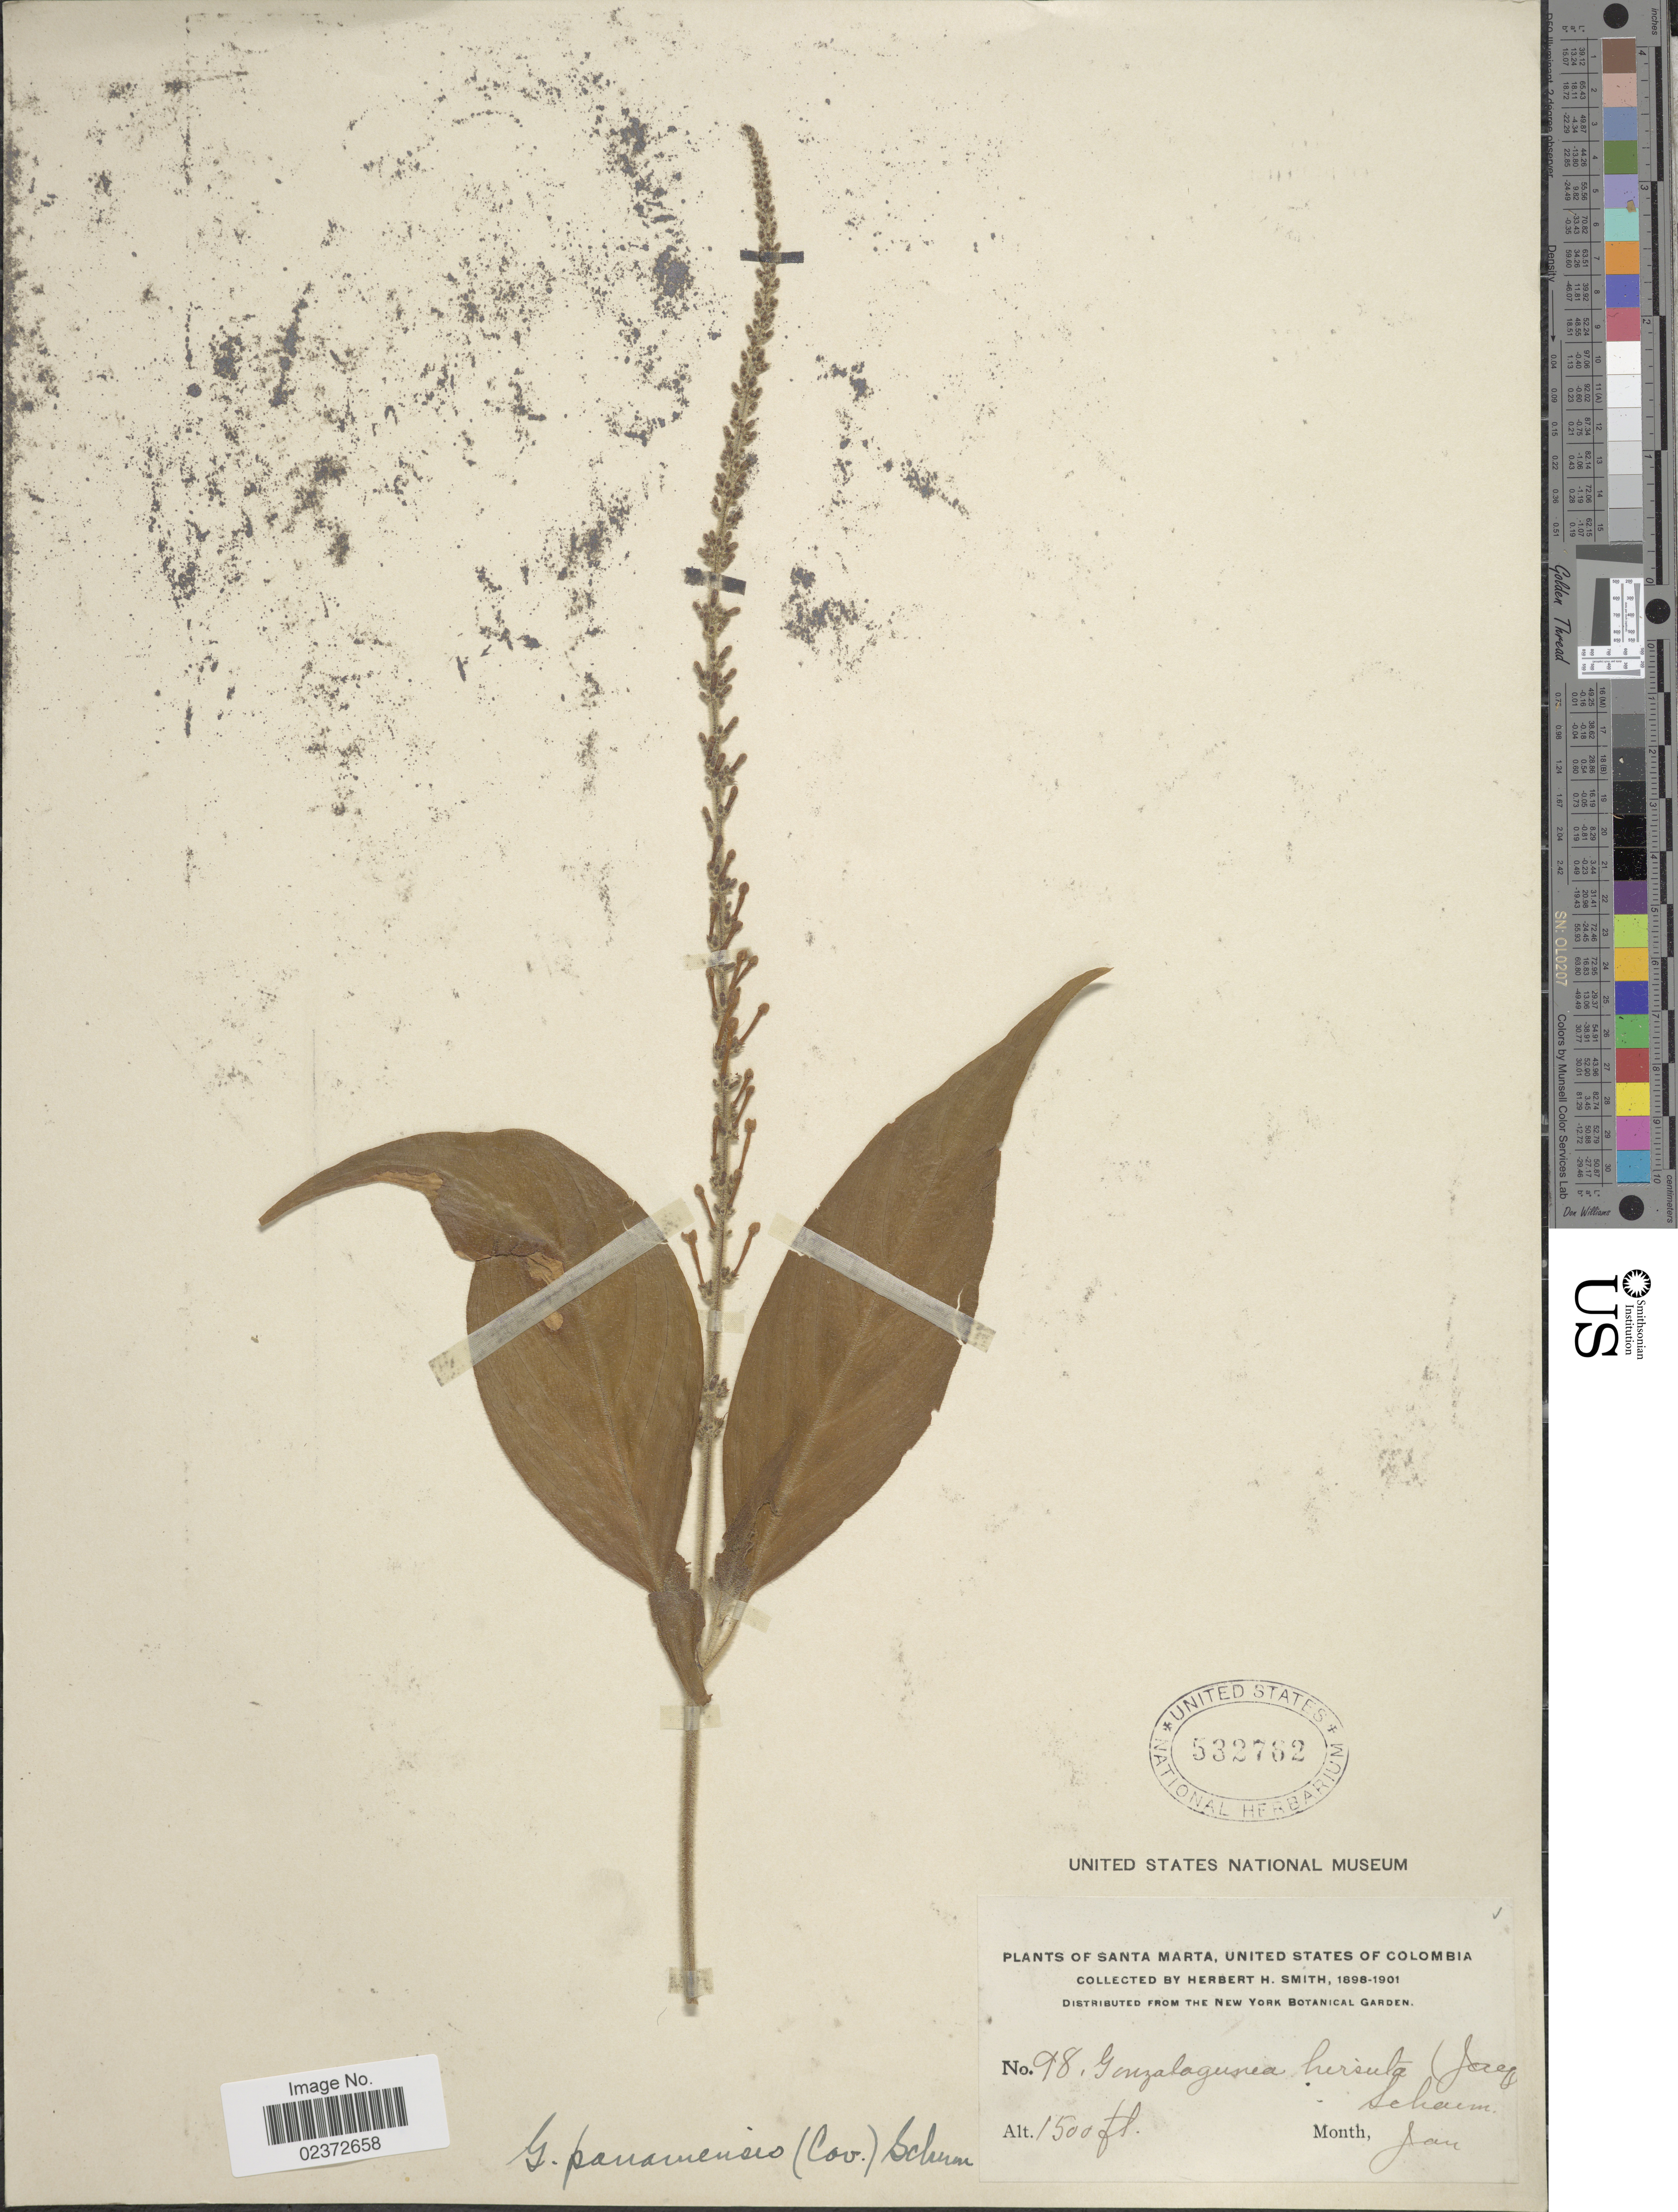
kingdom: Plantae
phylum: Tracheophyta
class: Magnoliopsida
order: Gentianales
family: Rubiaceae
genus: Gonzalagunia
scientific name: Gonzalagunia panamensis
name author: (Cav.) K. Schum.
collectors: Herbert H. Smith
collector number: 98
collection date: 1898-01/1901-01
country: Colombia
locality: Santa Marta, United States of Colombia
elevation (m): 457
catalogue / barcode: US 532762